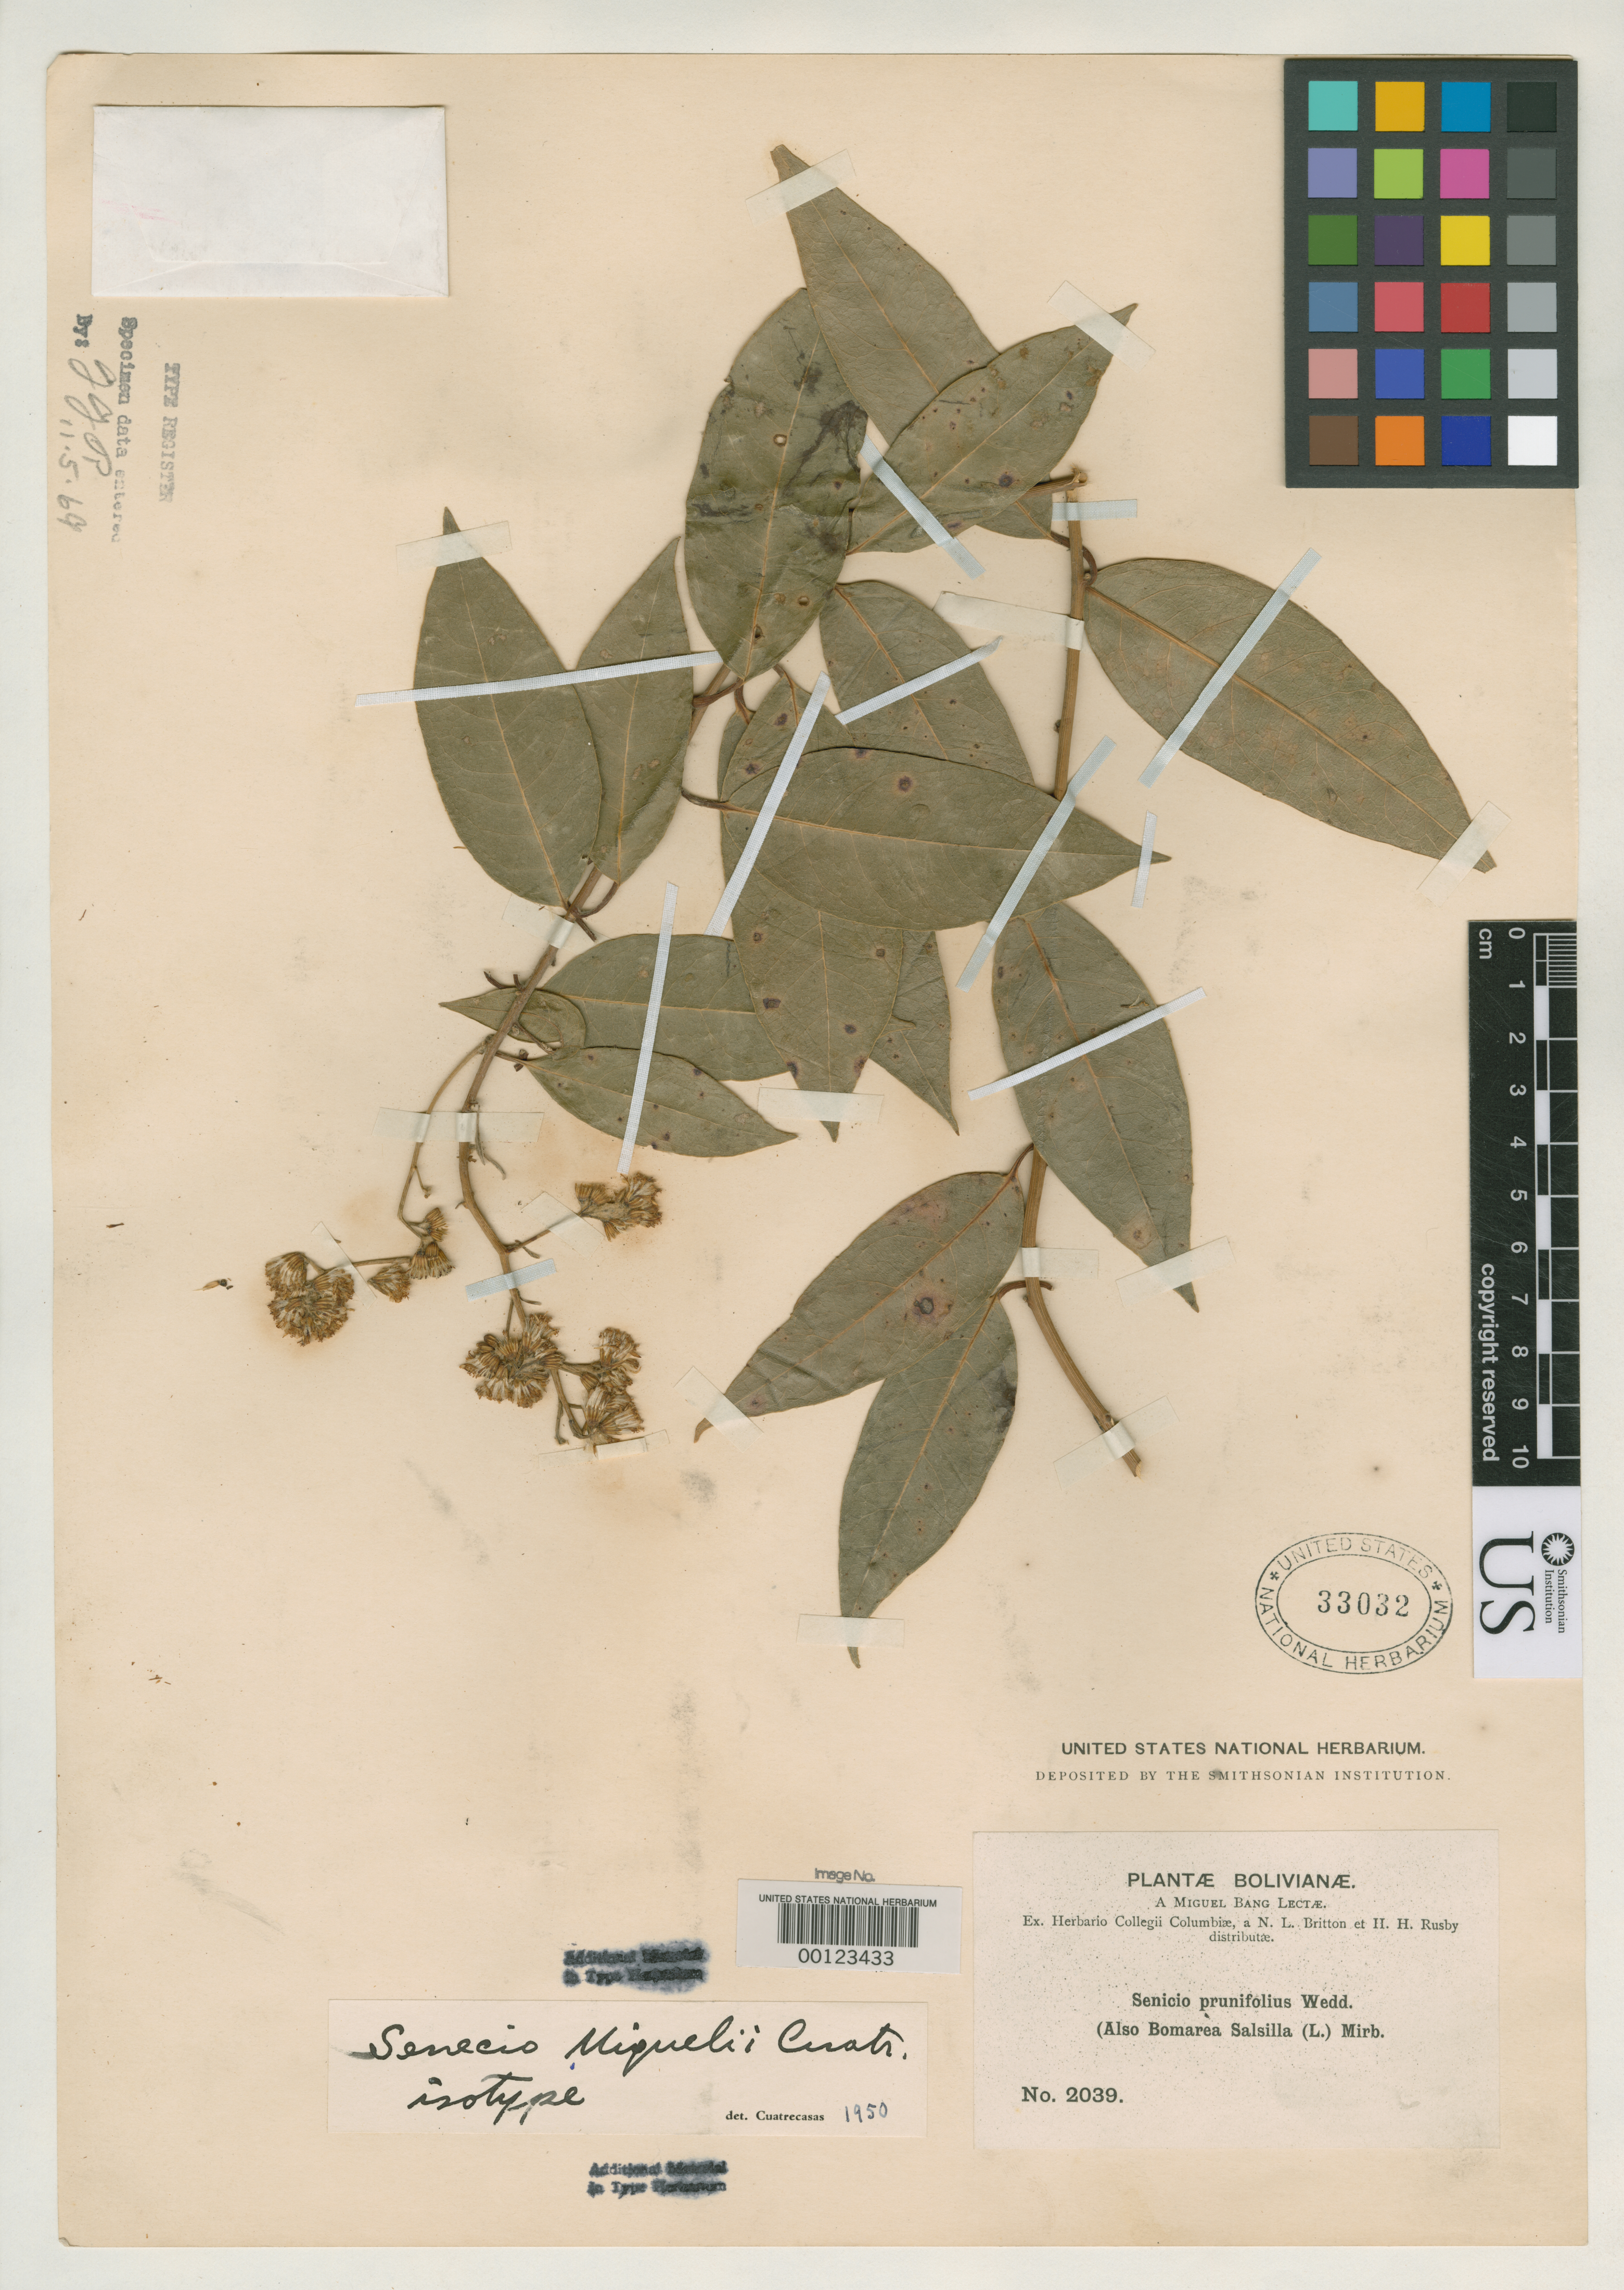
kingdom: Plantae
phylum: Tracheophyta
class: Magnoliopsida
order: Asterales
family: Asteraceae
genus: Senecio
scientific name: Senecio miguelii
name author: Cuatrec.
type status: Isotype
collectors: M. Bang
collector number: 2039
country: Bolivia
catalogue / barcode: US 33032